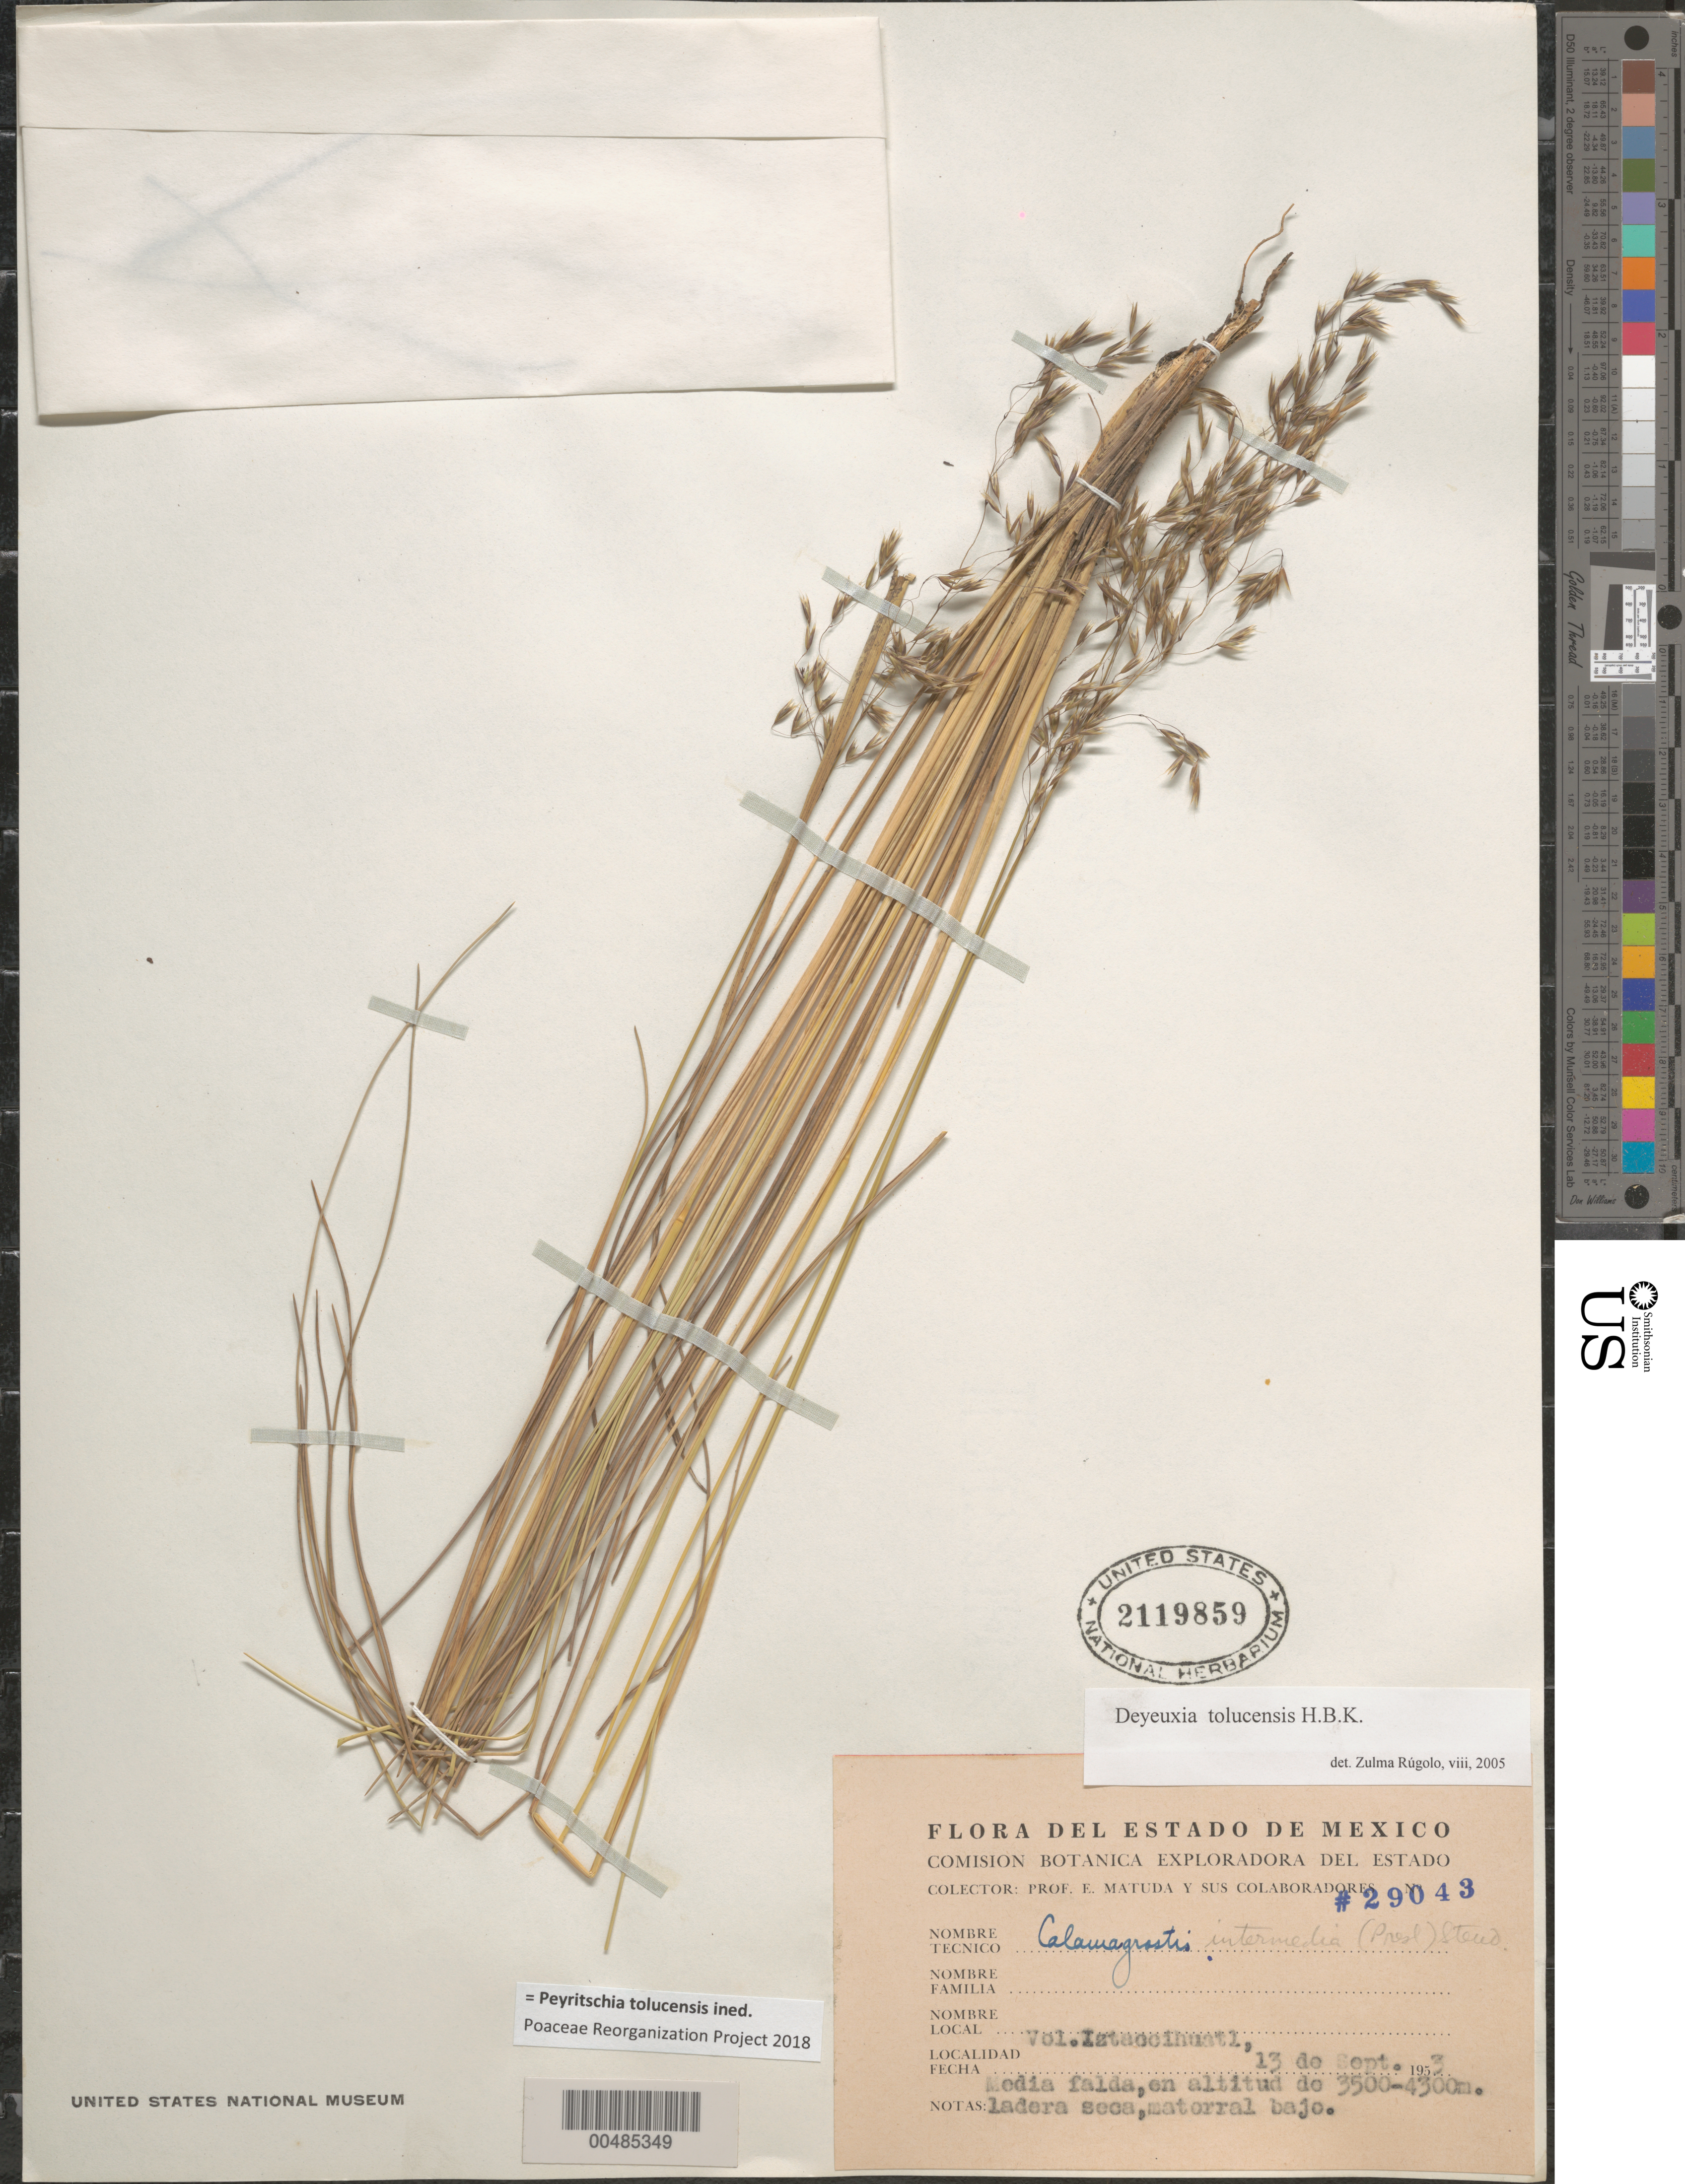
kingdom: Plantae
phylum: Tracheophyta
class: Liliopsida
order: Poales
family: Poaceae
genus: Peyritschia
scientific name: Peyritschia tolucensis ined.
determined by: Poaceae Reorganization Project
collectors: E. Matuda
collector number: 29043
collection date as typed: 13 Sep 1953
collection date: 1953-09-13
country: Mexico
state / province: México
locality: Vol. Iztaccihuatl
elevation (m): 3500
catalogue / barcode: US 2119859